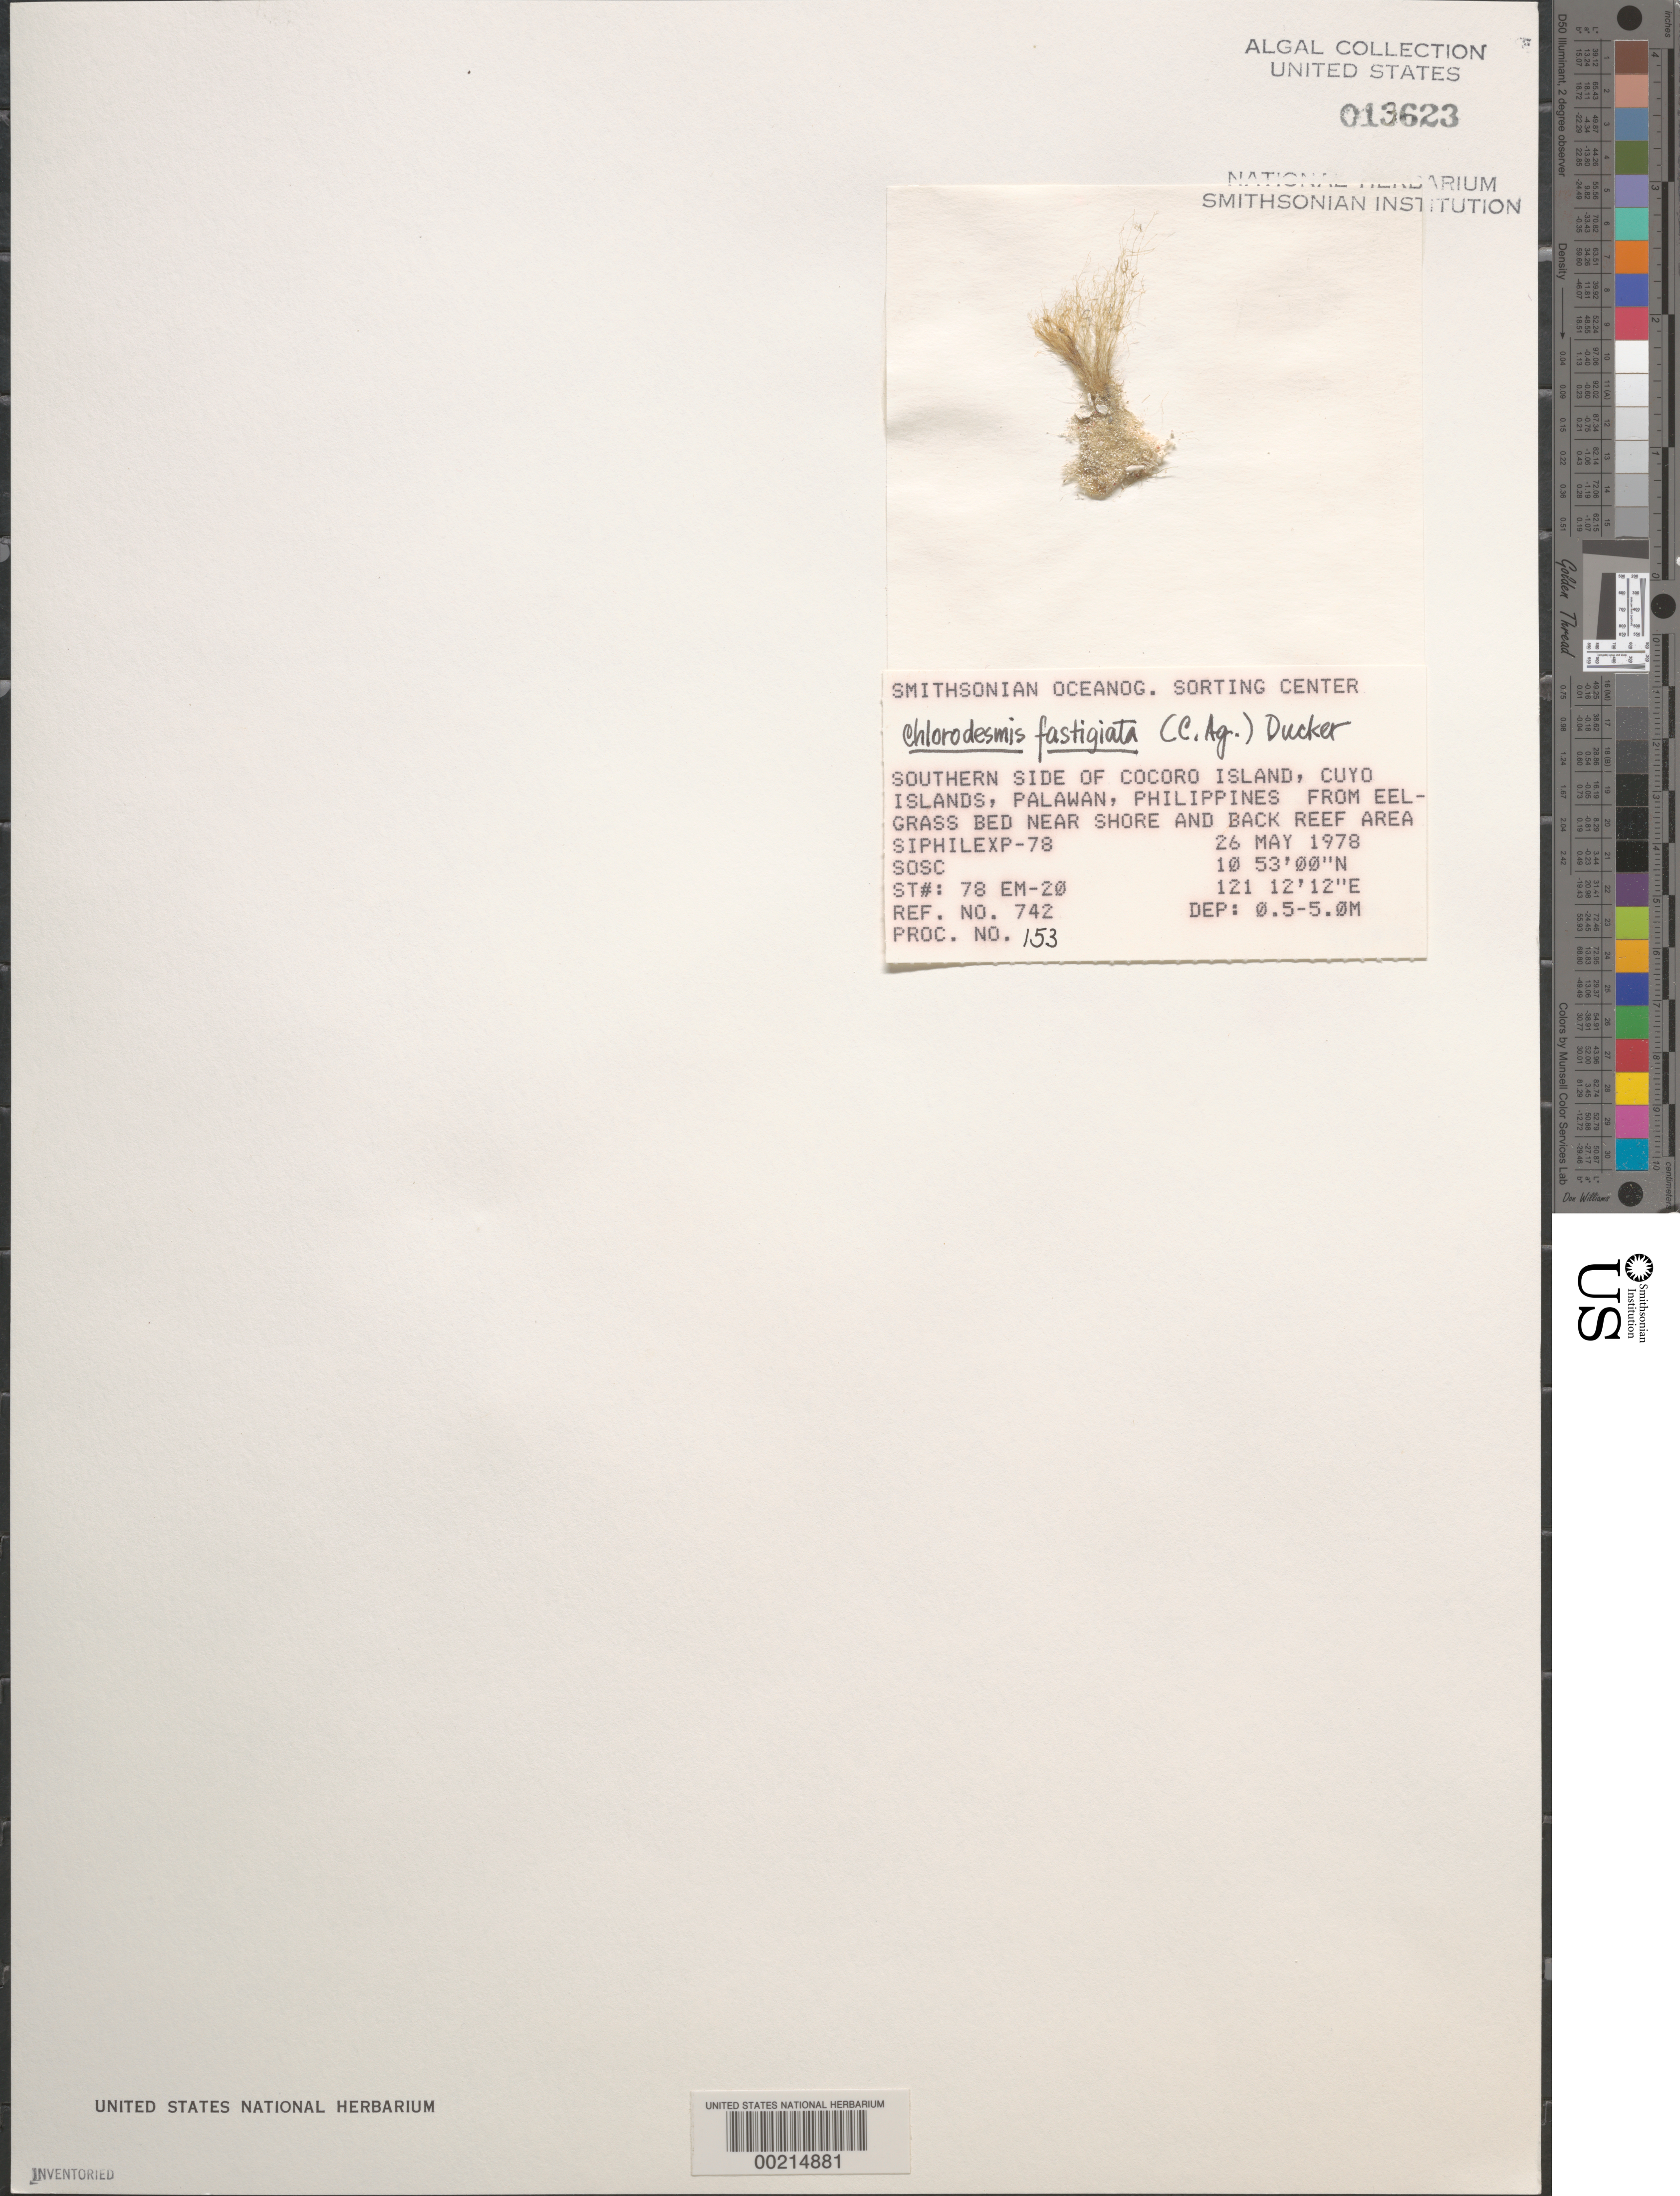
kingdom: Plantae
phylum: Chlorophyta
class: Ulvophyceae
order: Bryopsidales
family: Udoteaceae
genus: Chlorodesmis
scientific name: Chlorodesmis fastigiata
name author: (C. Agardh) S.C. Ducker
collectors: SOSC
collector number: Station 78 Em-20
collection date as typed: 26 May 1978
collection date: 1978-05-26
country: Philippines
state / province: Mimaropa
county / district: Palawan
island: Cocoro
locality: Southern side of island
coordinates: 10 53' 00" N, 121 12' 12" E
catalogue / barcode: US 13623